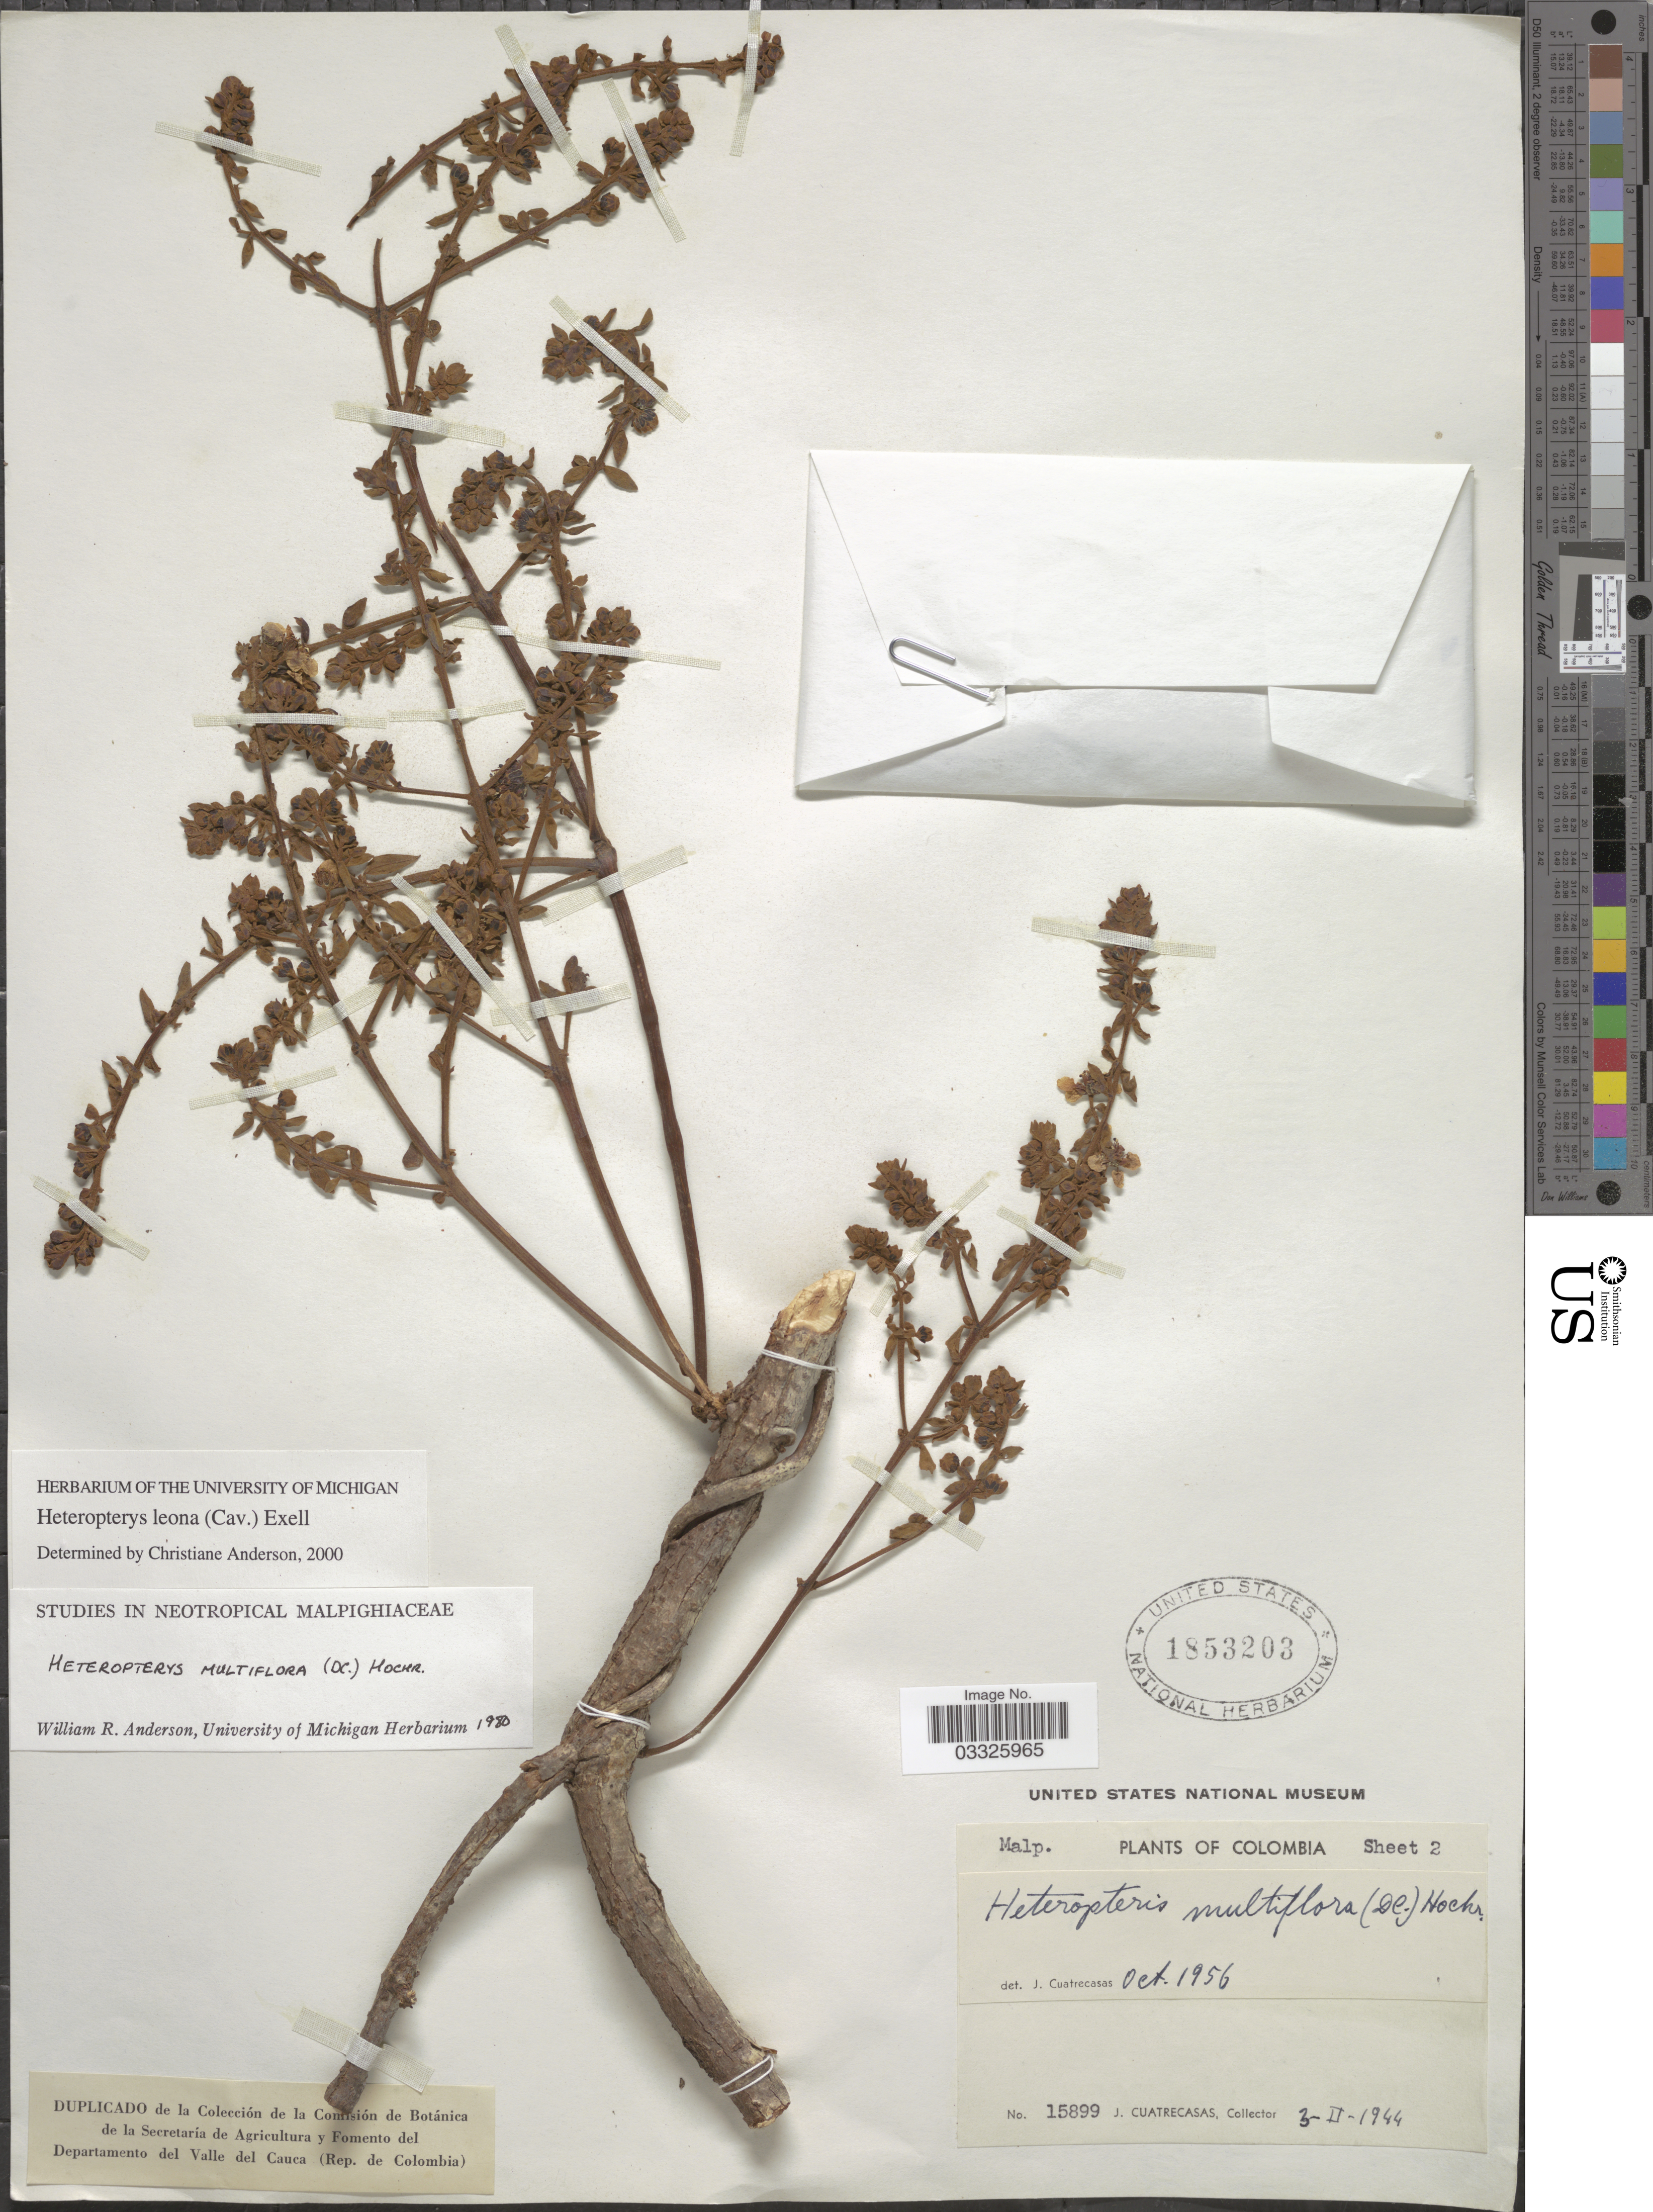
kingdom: Plantae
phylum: Tracheophyta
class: Magnoliopsida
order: Malpighiales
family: Malpighiaceae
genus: Heteropterys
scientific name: Heteropterys leona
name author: (Cav.) Exell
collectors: J. Cuatrecasas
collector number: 15899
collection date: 1944-02-03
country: Colombia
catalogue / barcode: US 1853203